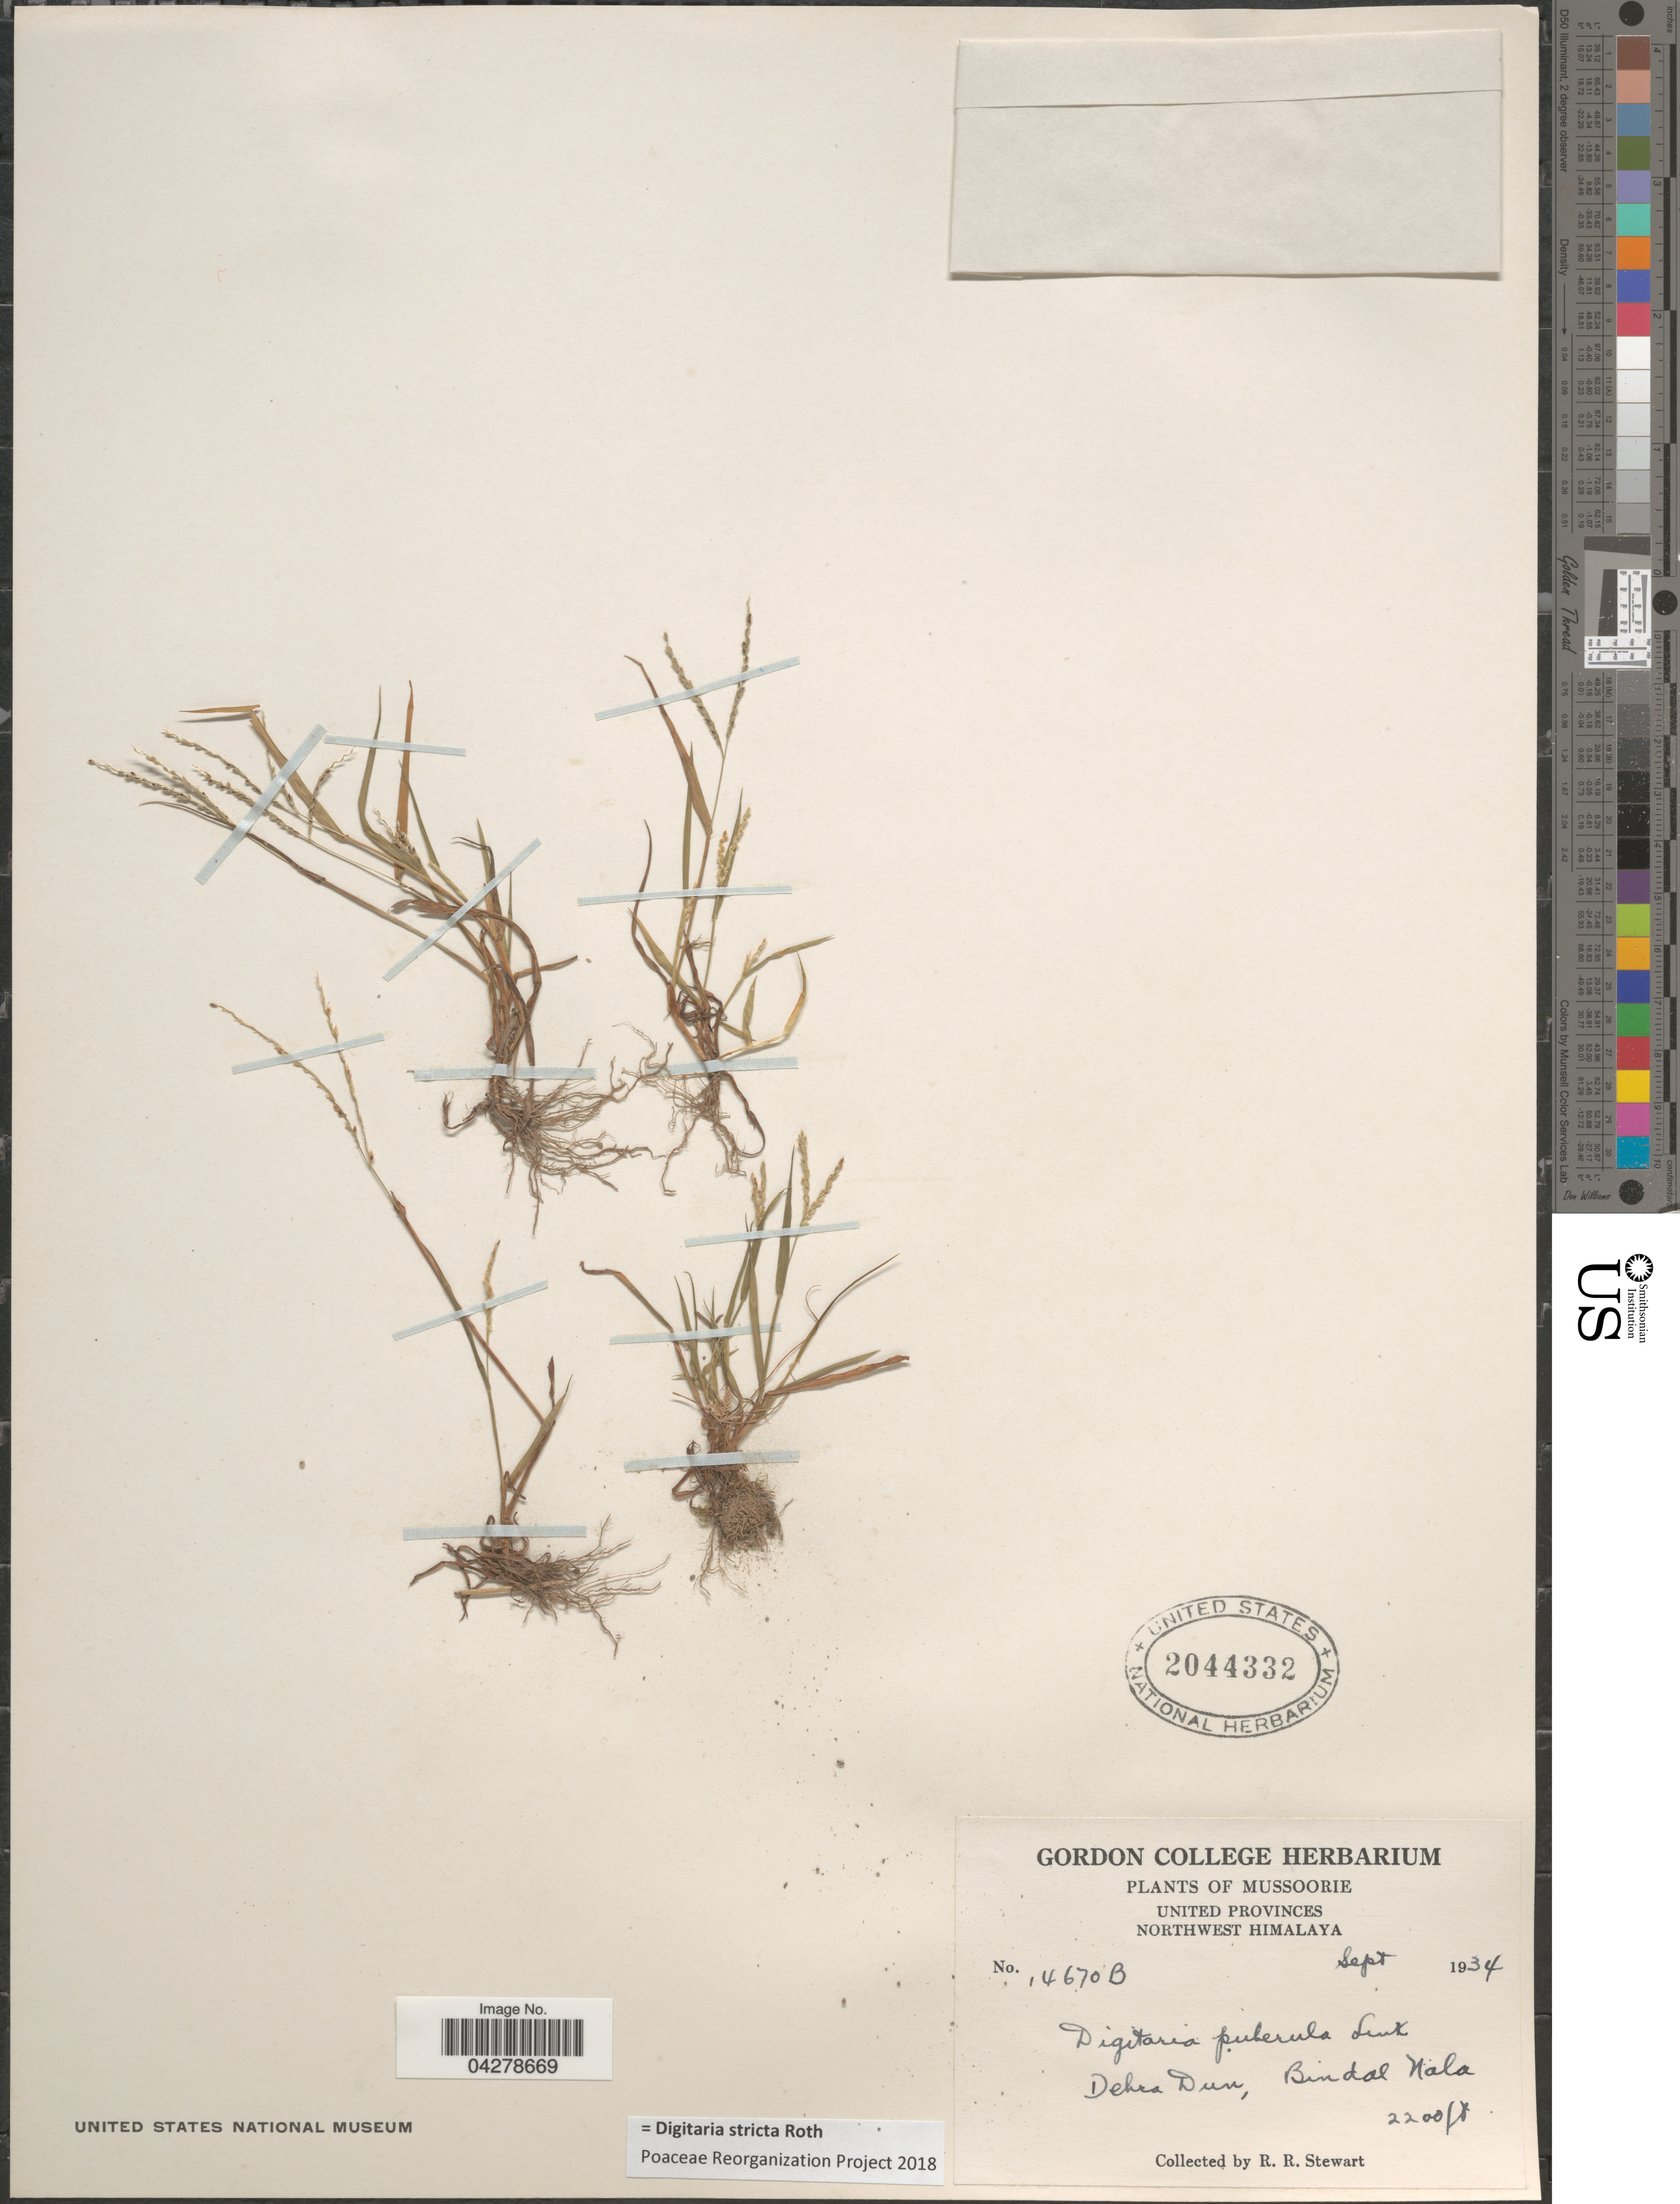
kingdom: Plantae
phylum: Tracheophyta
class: Liliopsida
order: Poales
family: Poaceae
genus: Digitaria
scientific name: Digitaria stricta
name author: Roth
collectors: R. Stewart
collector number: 14670B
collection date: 1934-09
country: India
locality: Mussoorie. United Provinces. Northwest Himalaya. Dehra Dun, Bindal Nala.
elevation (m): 671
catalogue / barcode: US 2044332